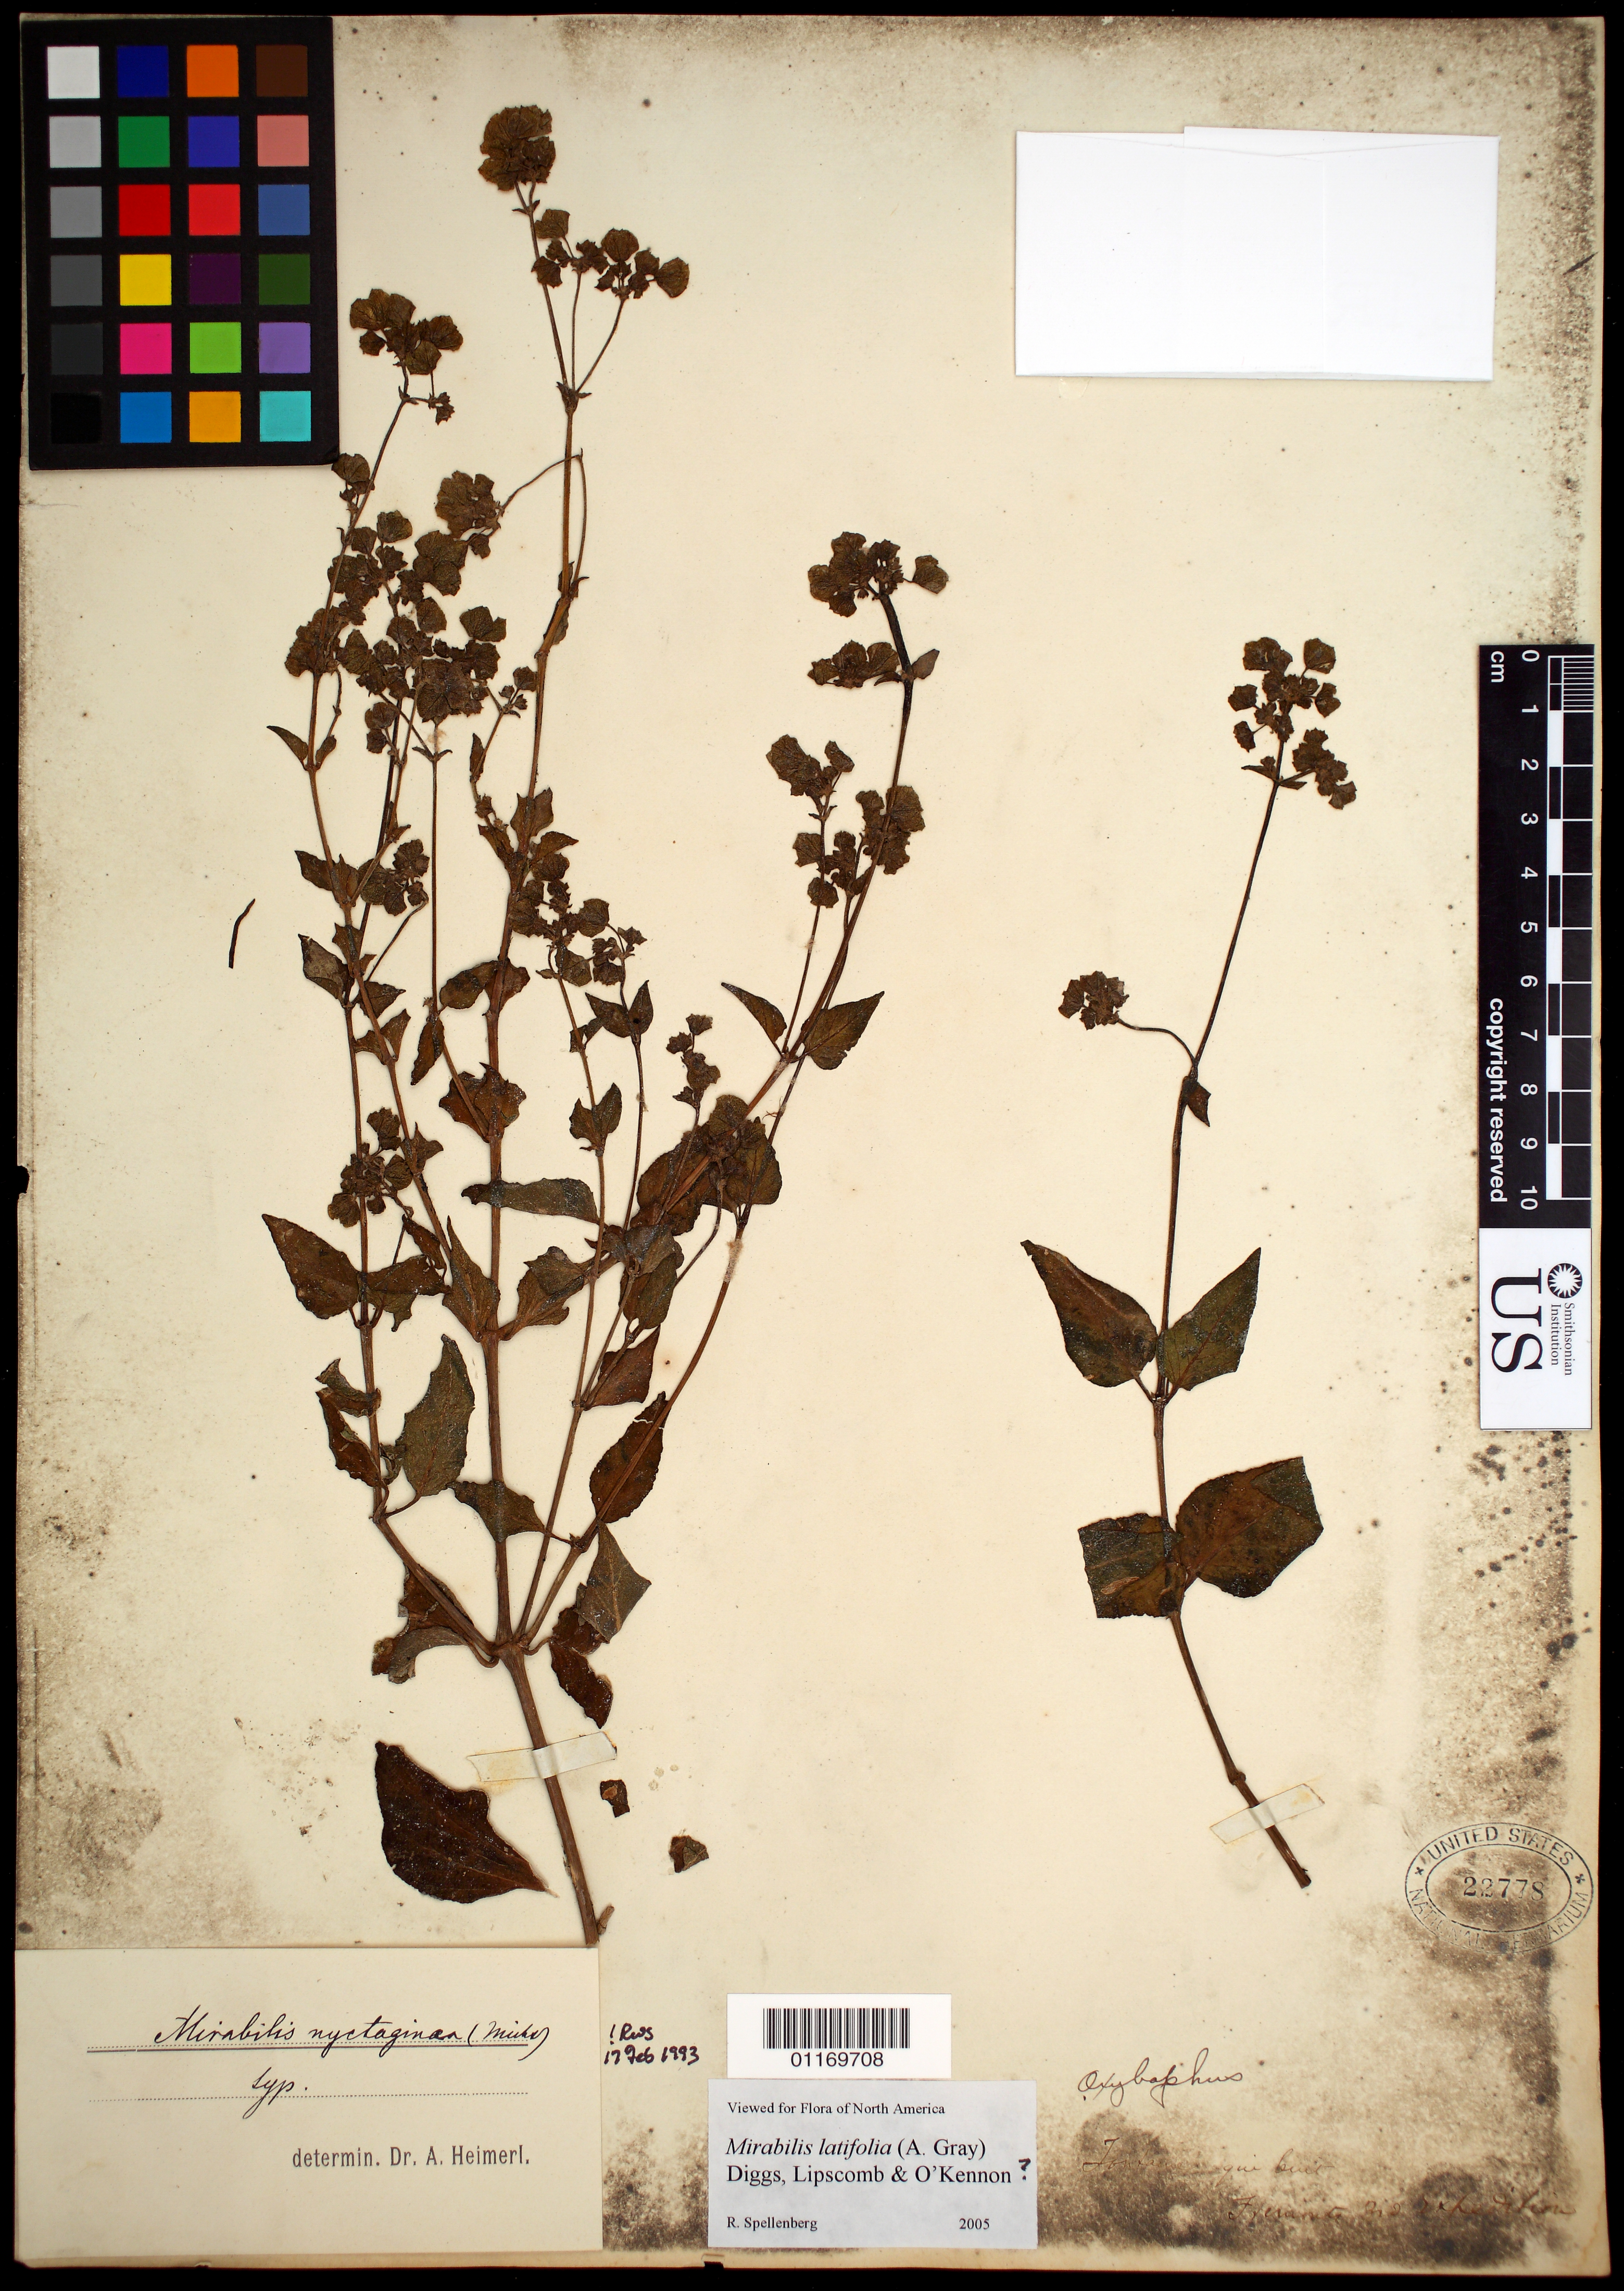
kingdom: Plantae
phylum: Tracheophyta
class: Magnoliopsida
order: Caryophyllales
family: Nyctaginaceae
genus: Mirabilis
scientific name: Mirabilis latifolia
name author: (A. Gray) Diggs et al.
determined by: Spellenberg, R. W.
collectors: Fremont Exped.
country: United States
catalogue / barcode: US 22778